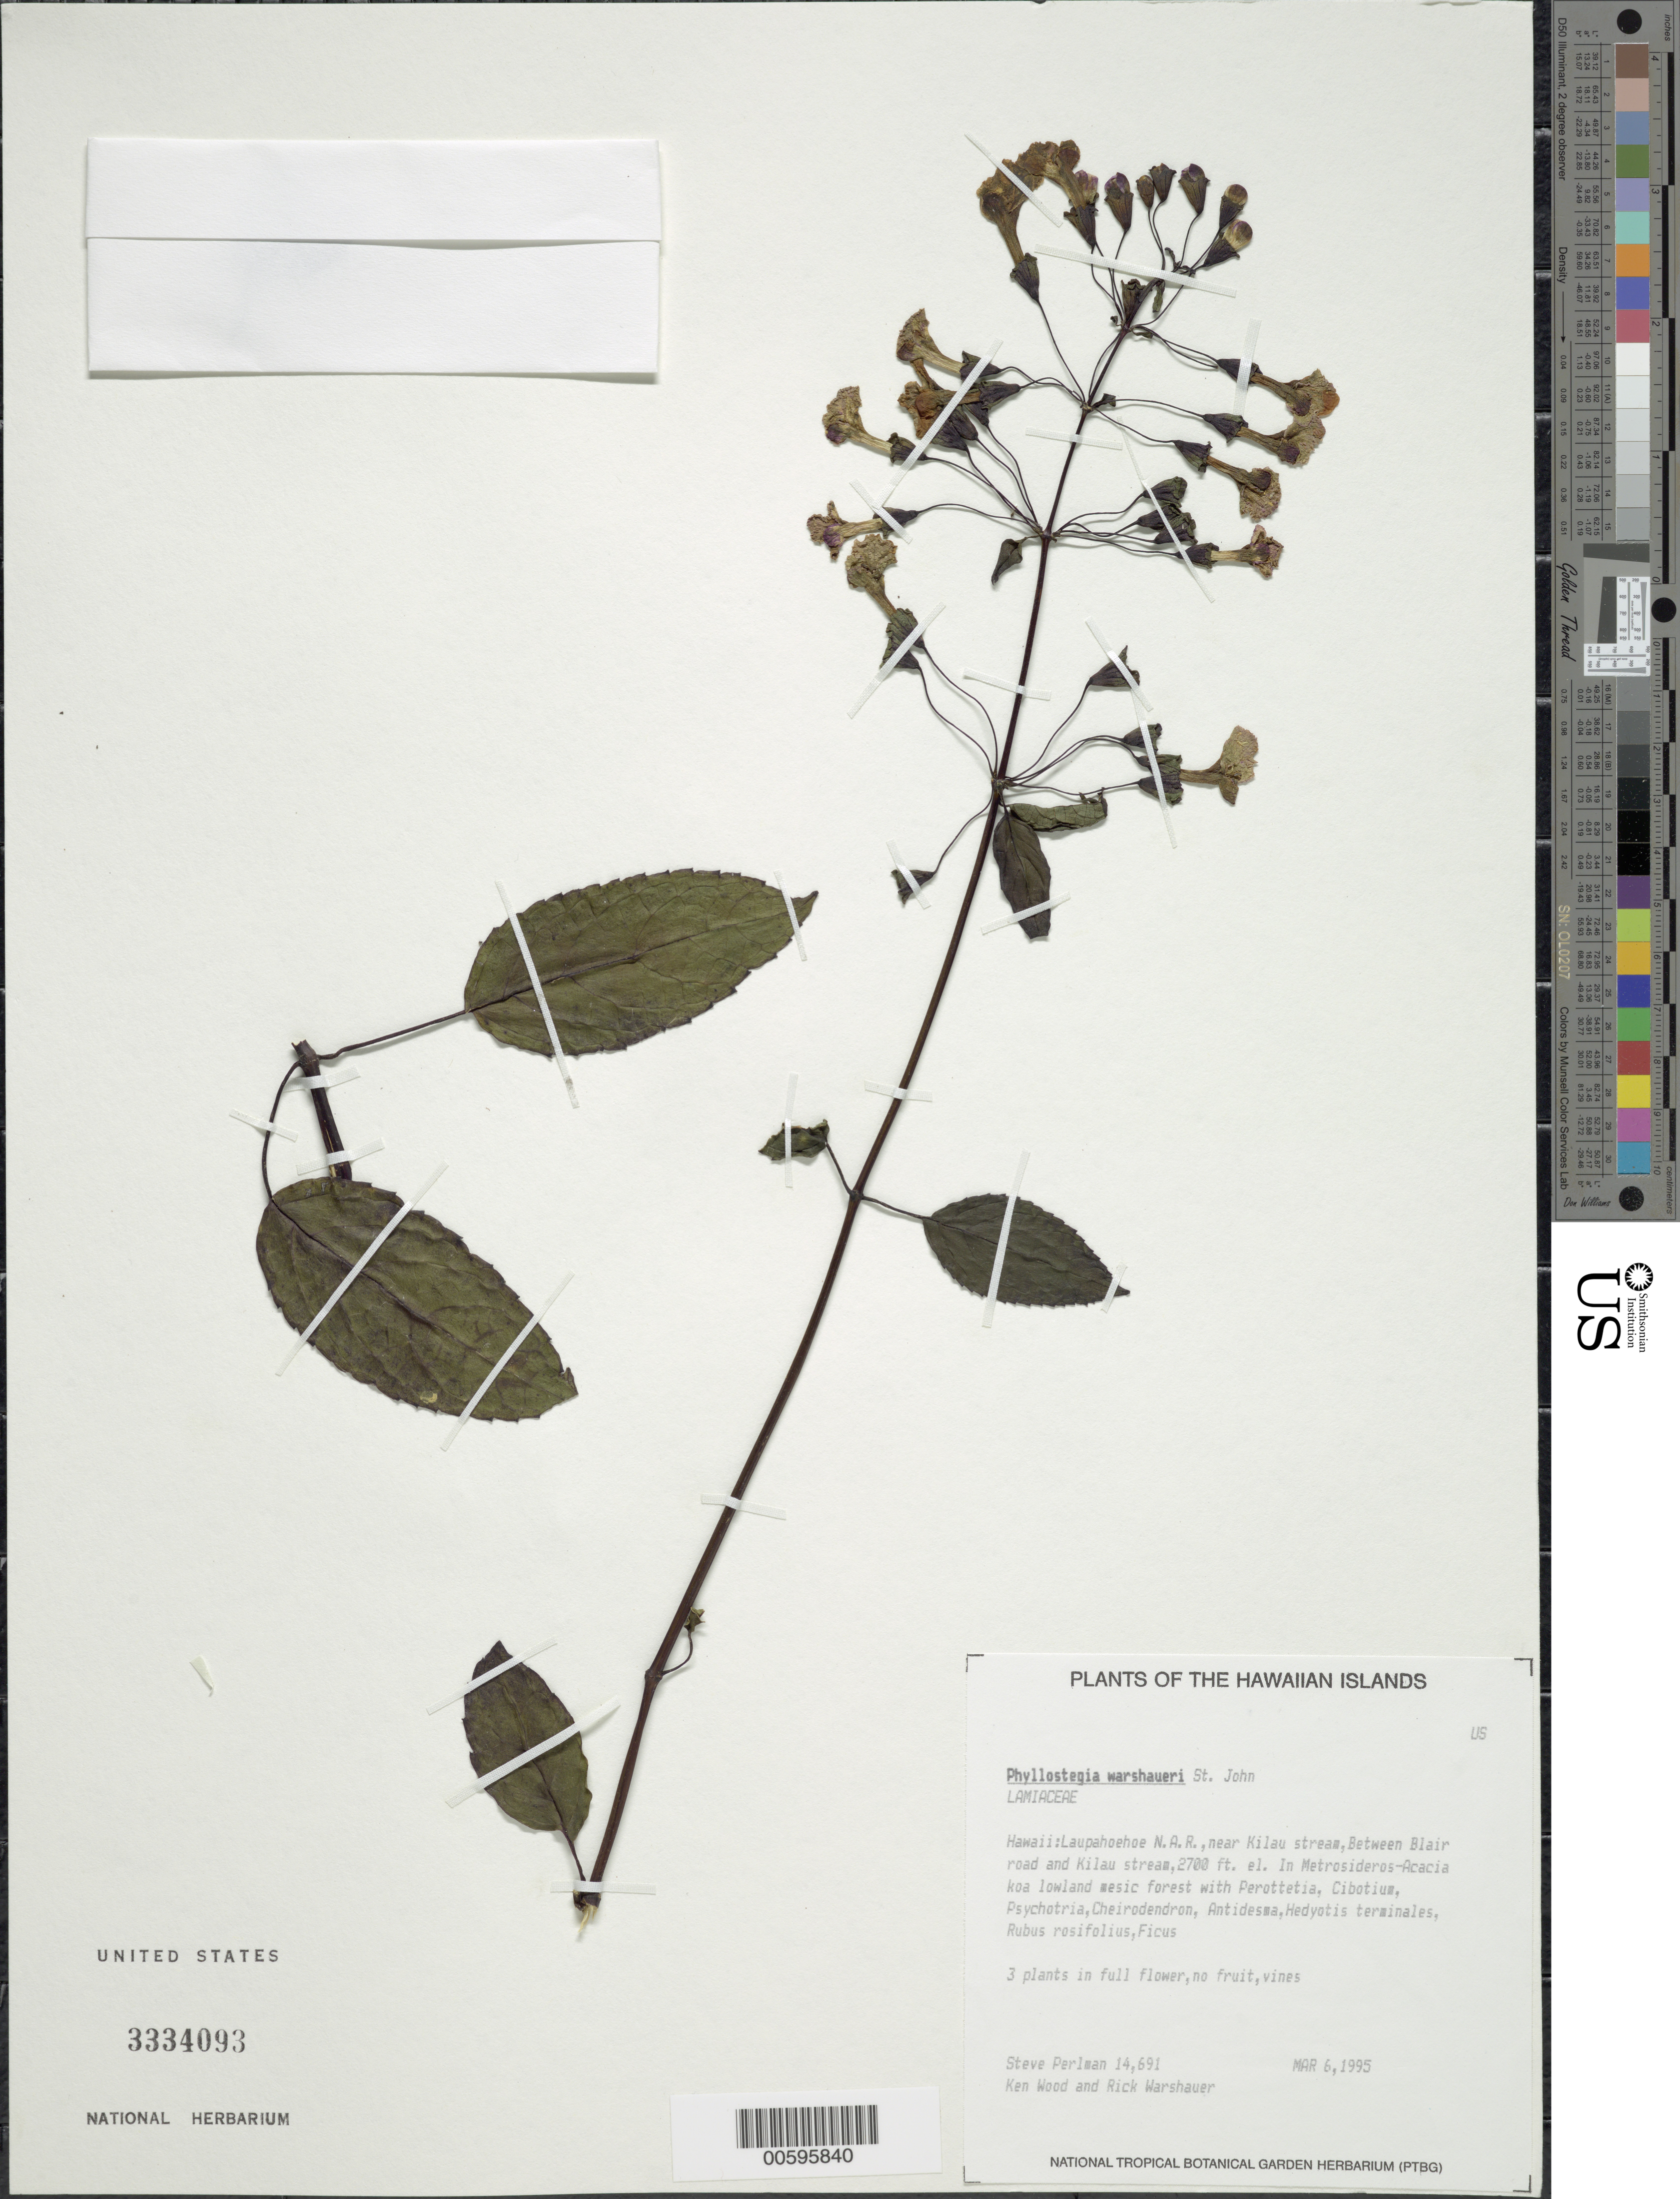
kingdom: Plantae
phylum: Tracheophyta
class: Magnoliopsida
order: Lamiales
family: Lamiaceae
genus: Phyllostegia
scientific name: Phyllostegia warshaueri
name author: H. St. John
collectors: S. P. Perlman, K. Wood & R. Warshauer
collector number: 14691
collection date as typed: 6 Mar 1995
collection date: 1995-03-06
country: United States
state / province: Hawaii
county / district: Hawaii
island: Hawaii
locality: Laupahoehoe N.A.R., near Kilau stream, Between Blair rd and Kilau stream.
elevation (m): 823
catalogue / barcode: US 3334093